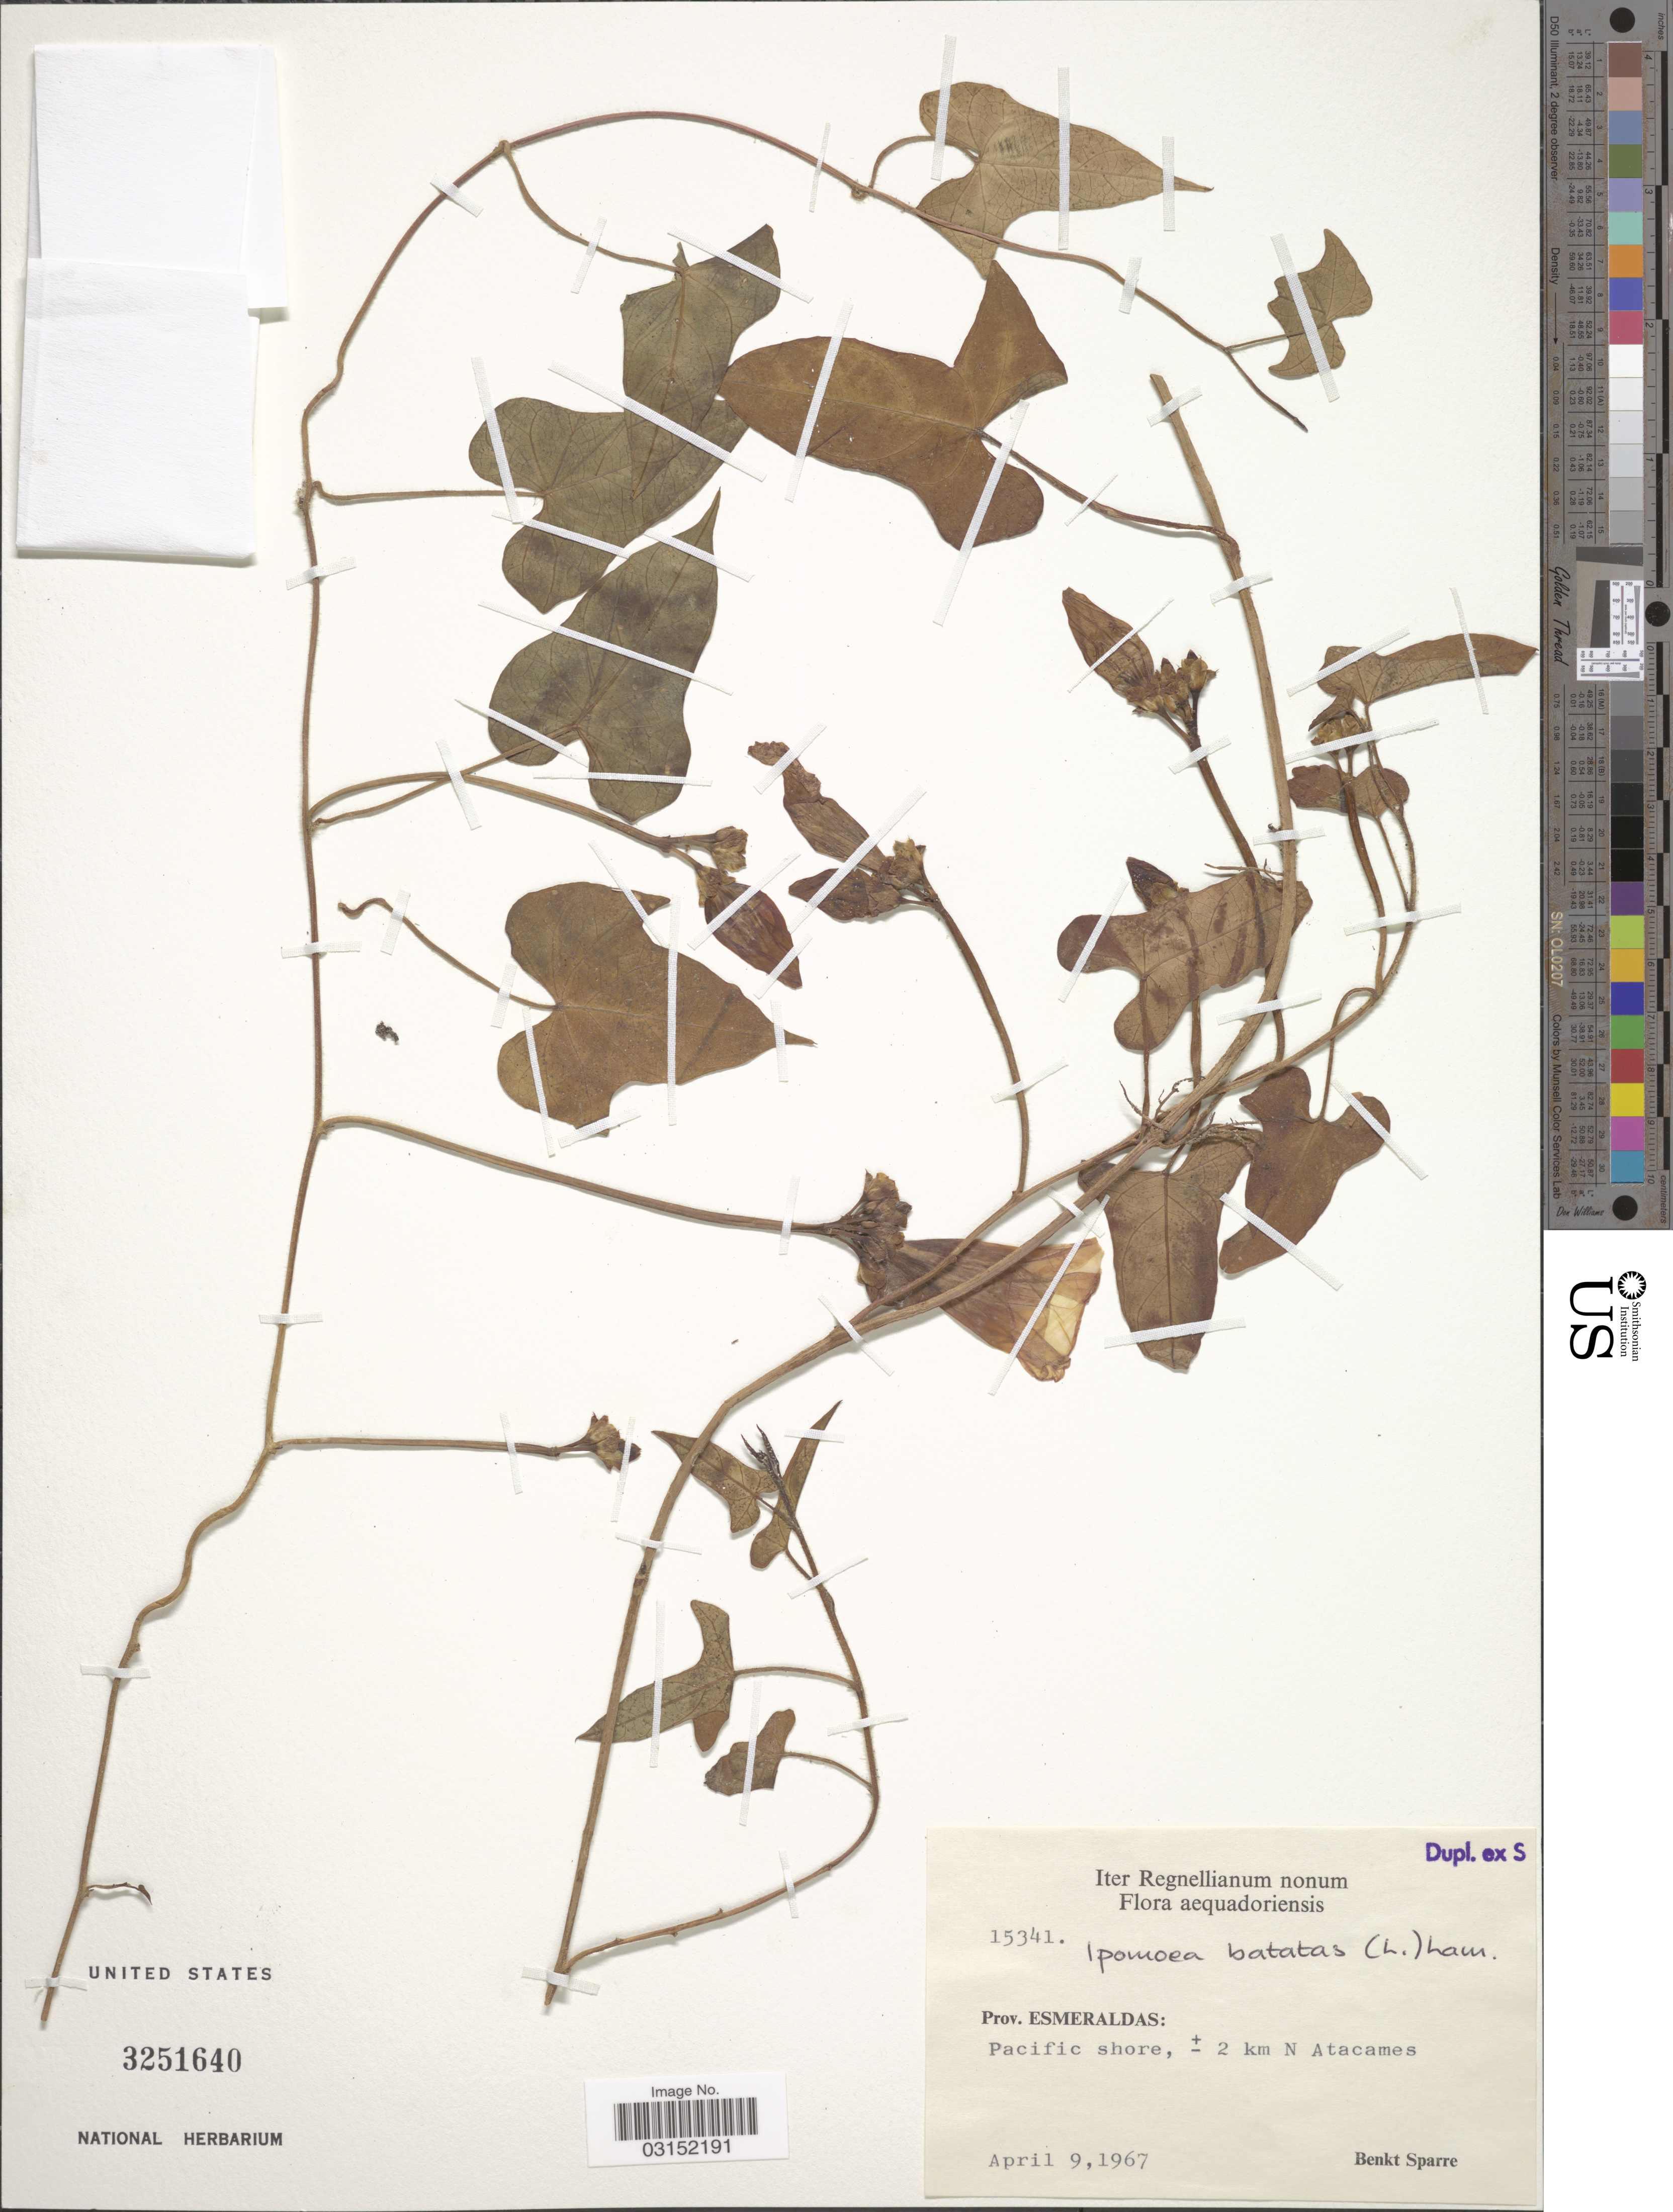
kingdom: Plantae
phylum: Tracheophyta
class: Magnoliopsida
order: Solanales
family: Convolvulaceae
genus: Ipomoea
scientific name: Ipomoea batatas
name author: (L.) Lam.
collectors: B. Sparre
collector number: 15341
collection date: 1967-04-09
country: Ecuador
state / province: Esmeraldas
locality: Aequadoriensis, Pacific shore, ± 2 km N Atacames.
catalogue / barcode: US 3251640